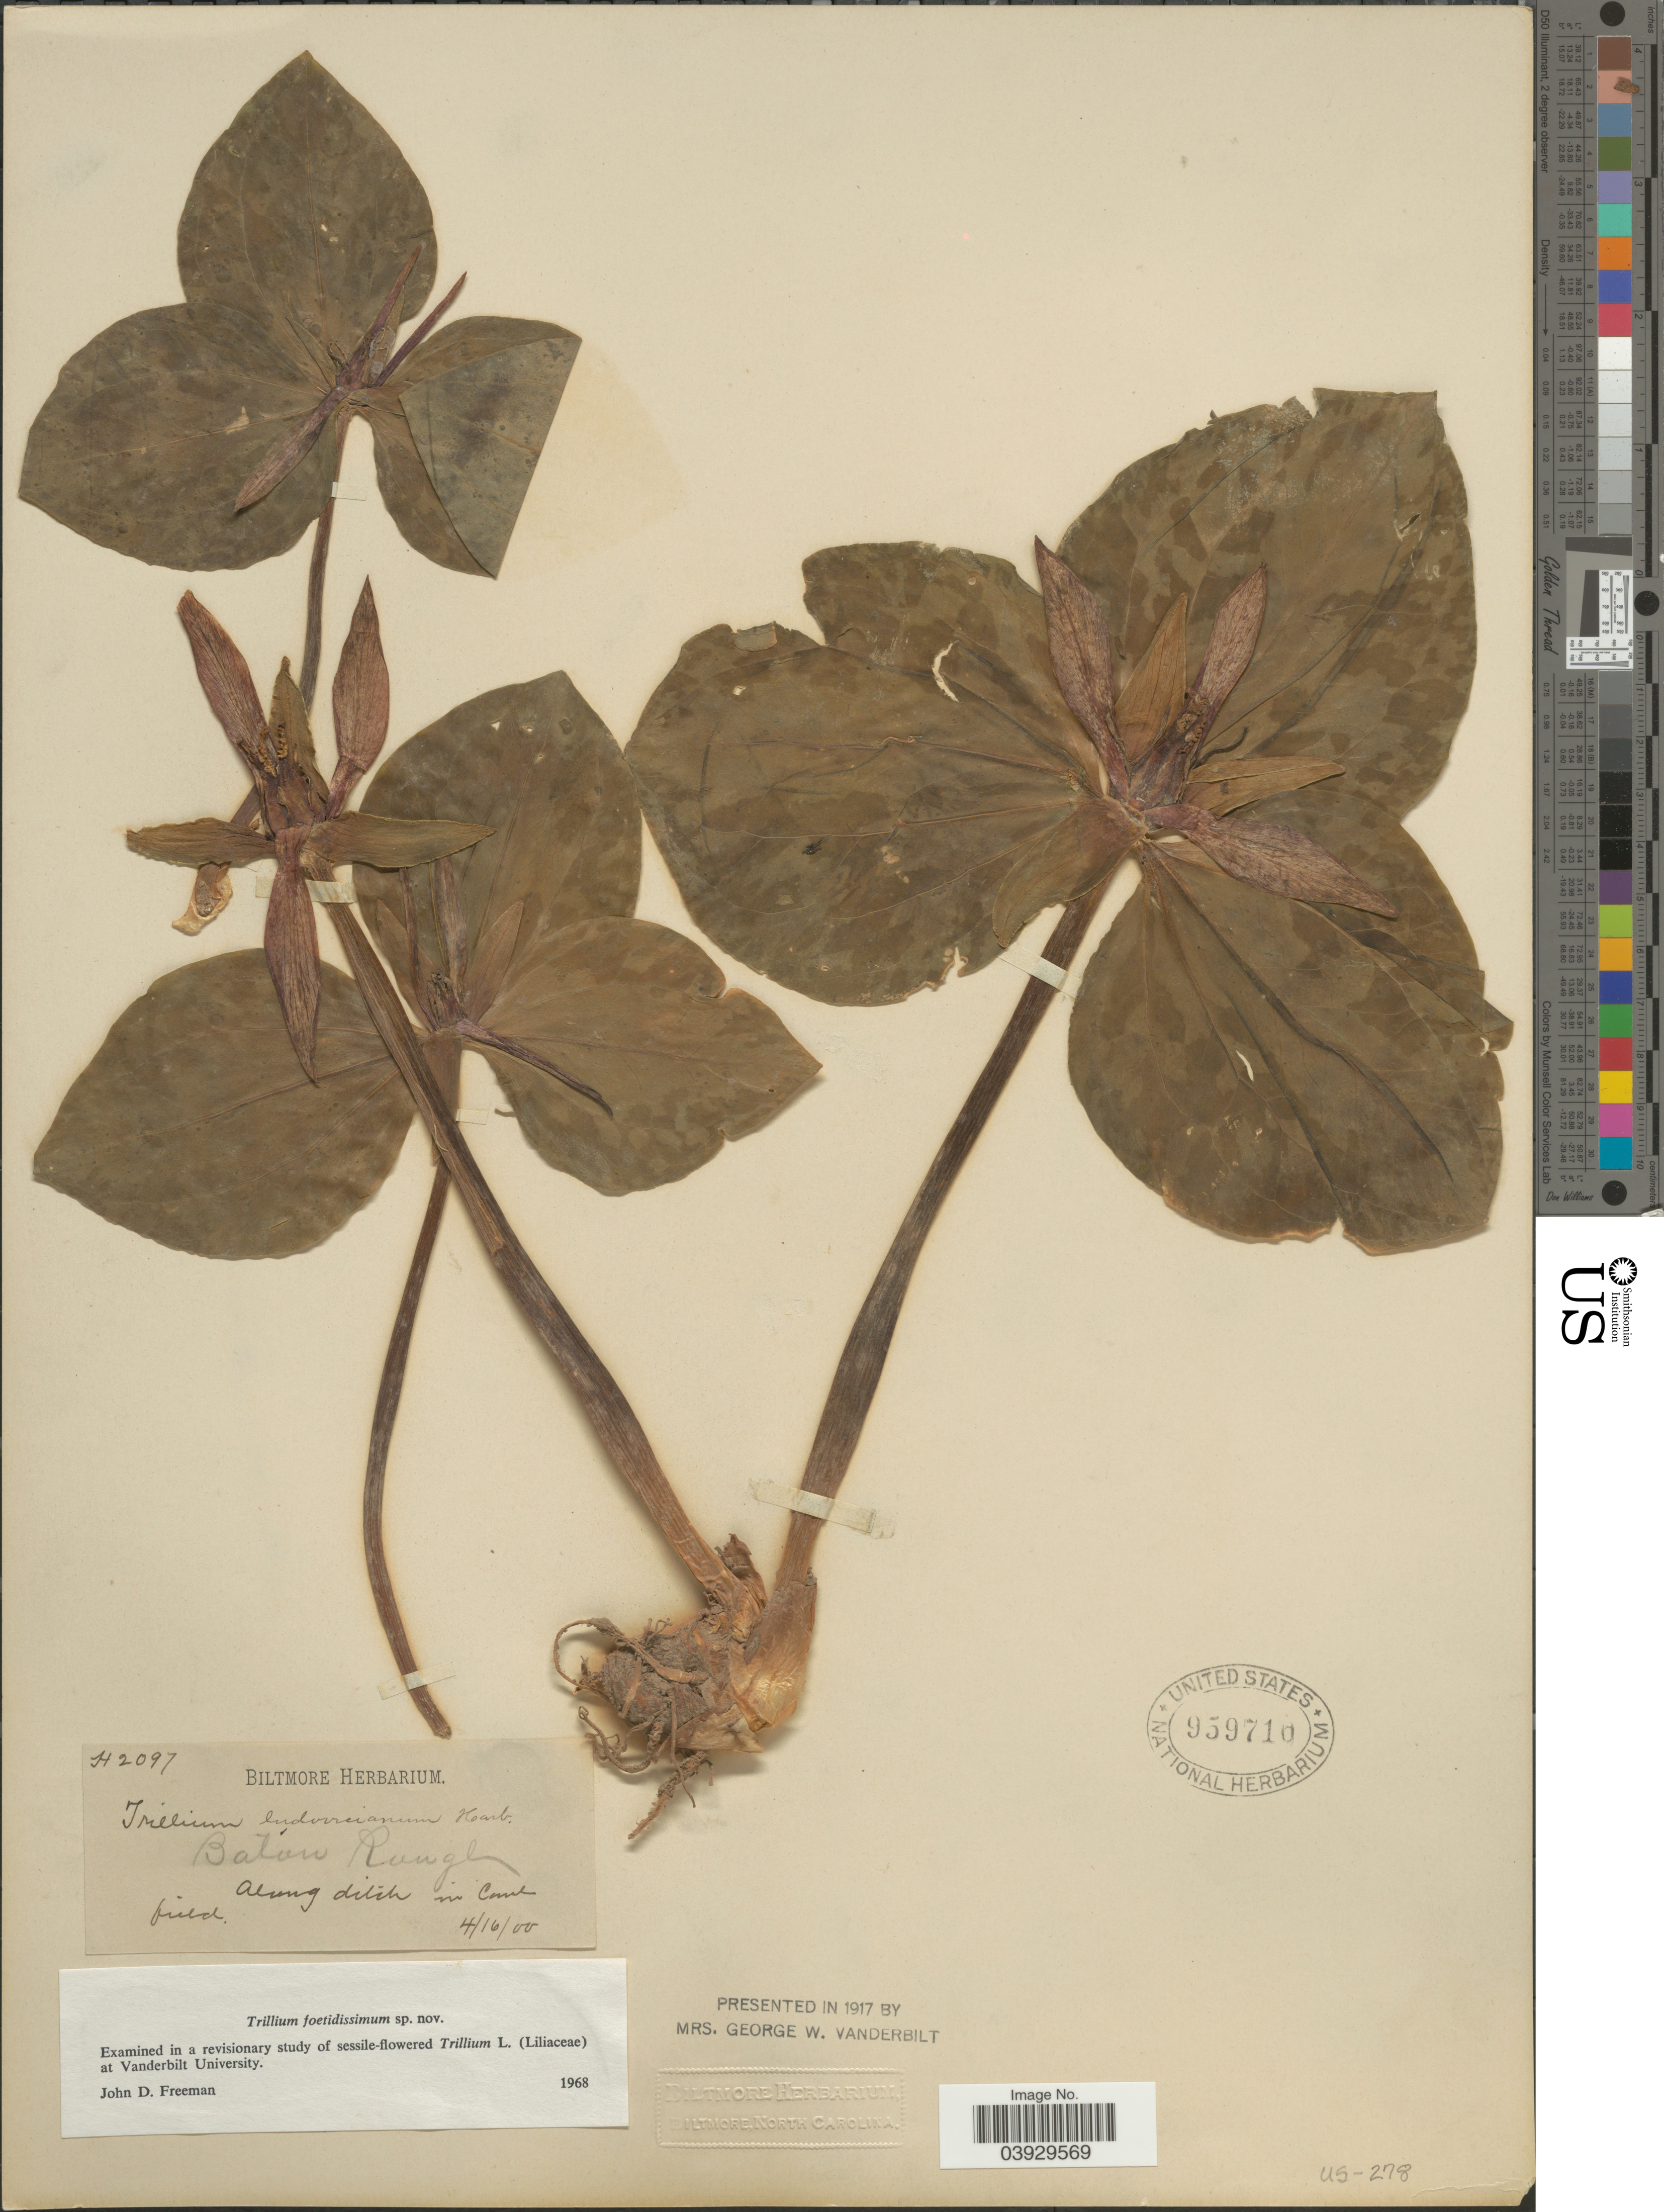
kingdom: Plantae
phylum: Tracheophyta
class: Liliopsida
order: Liliales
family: Melanthiaceae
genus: Trillium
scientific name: Trillium foetidissimum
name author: J. D. Freeman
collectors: ex herb. Biltmore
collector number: H2097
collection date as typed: Transcribed d/m/y: 16/4/0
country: United States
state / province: Louisiana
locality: Baton Rouge. In Cane field.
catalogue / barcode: US 959716